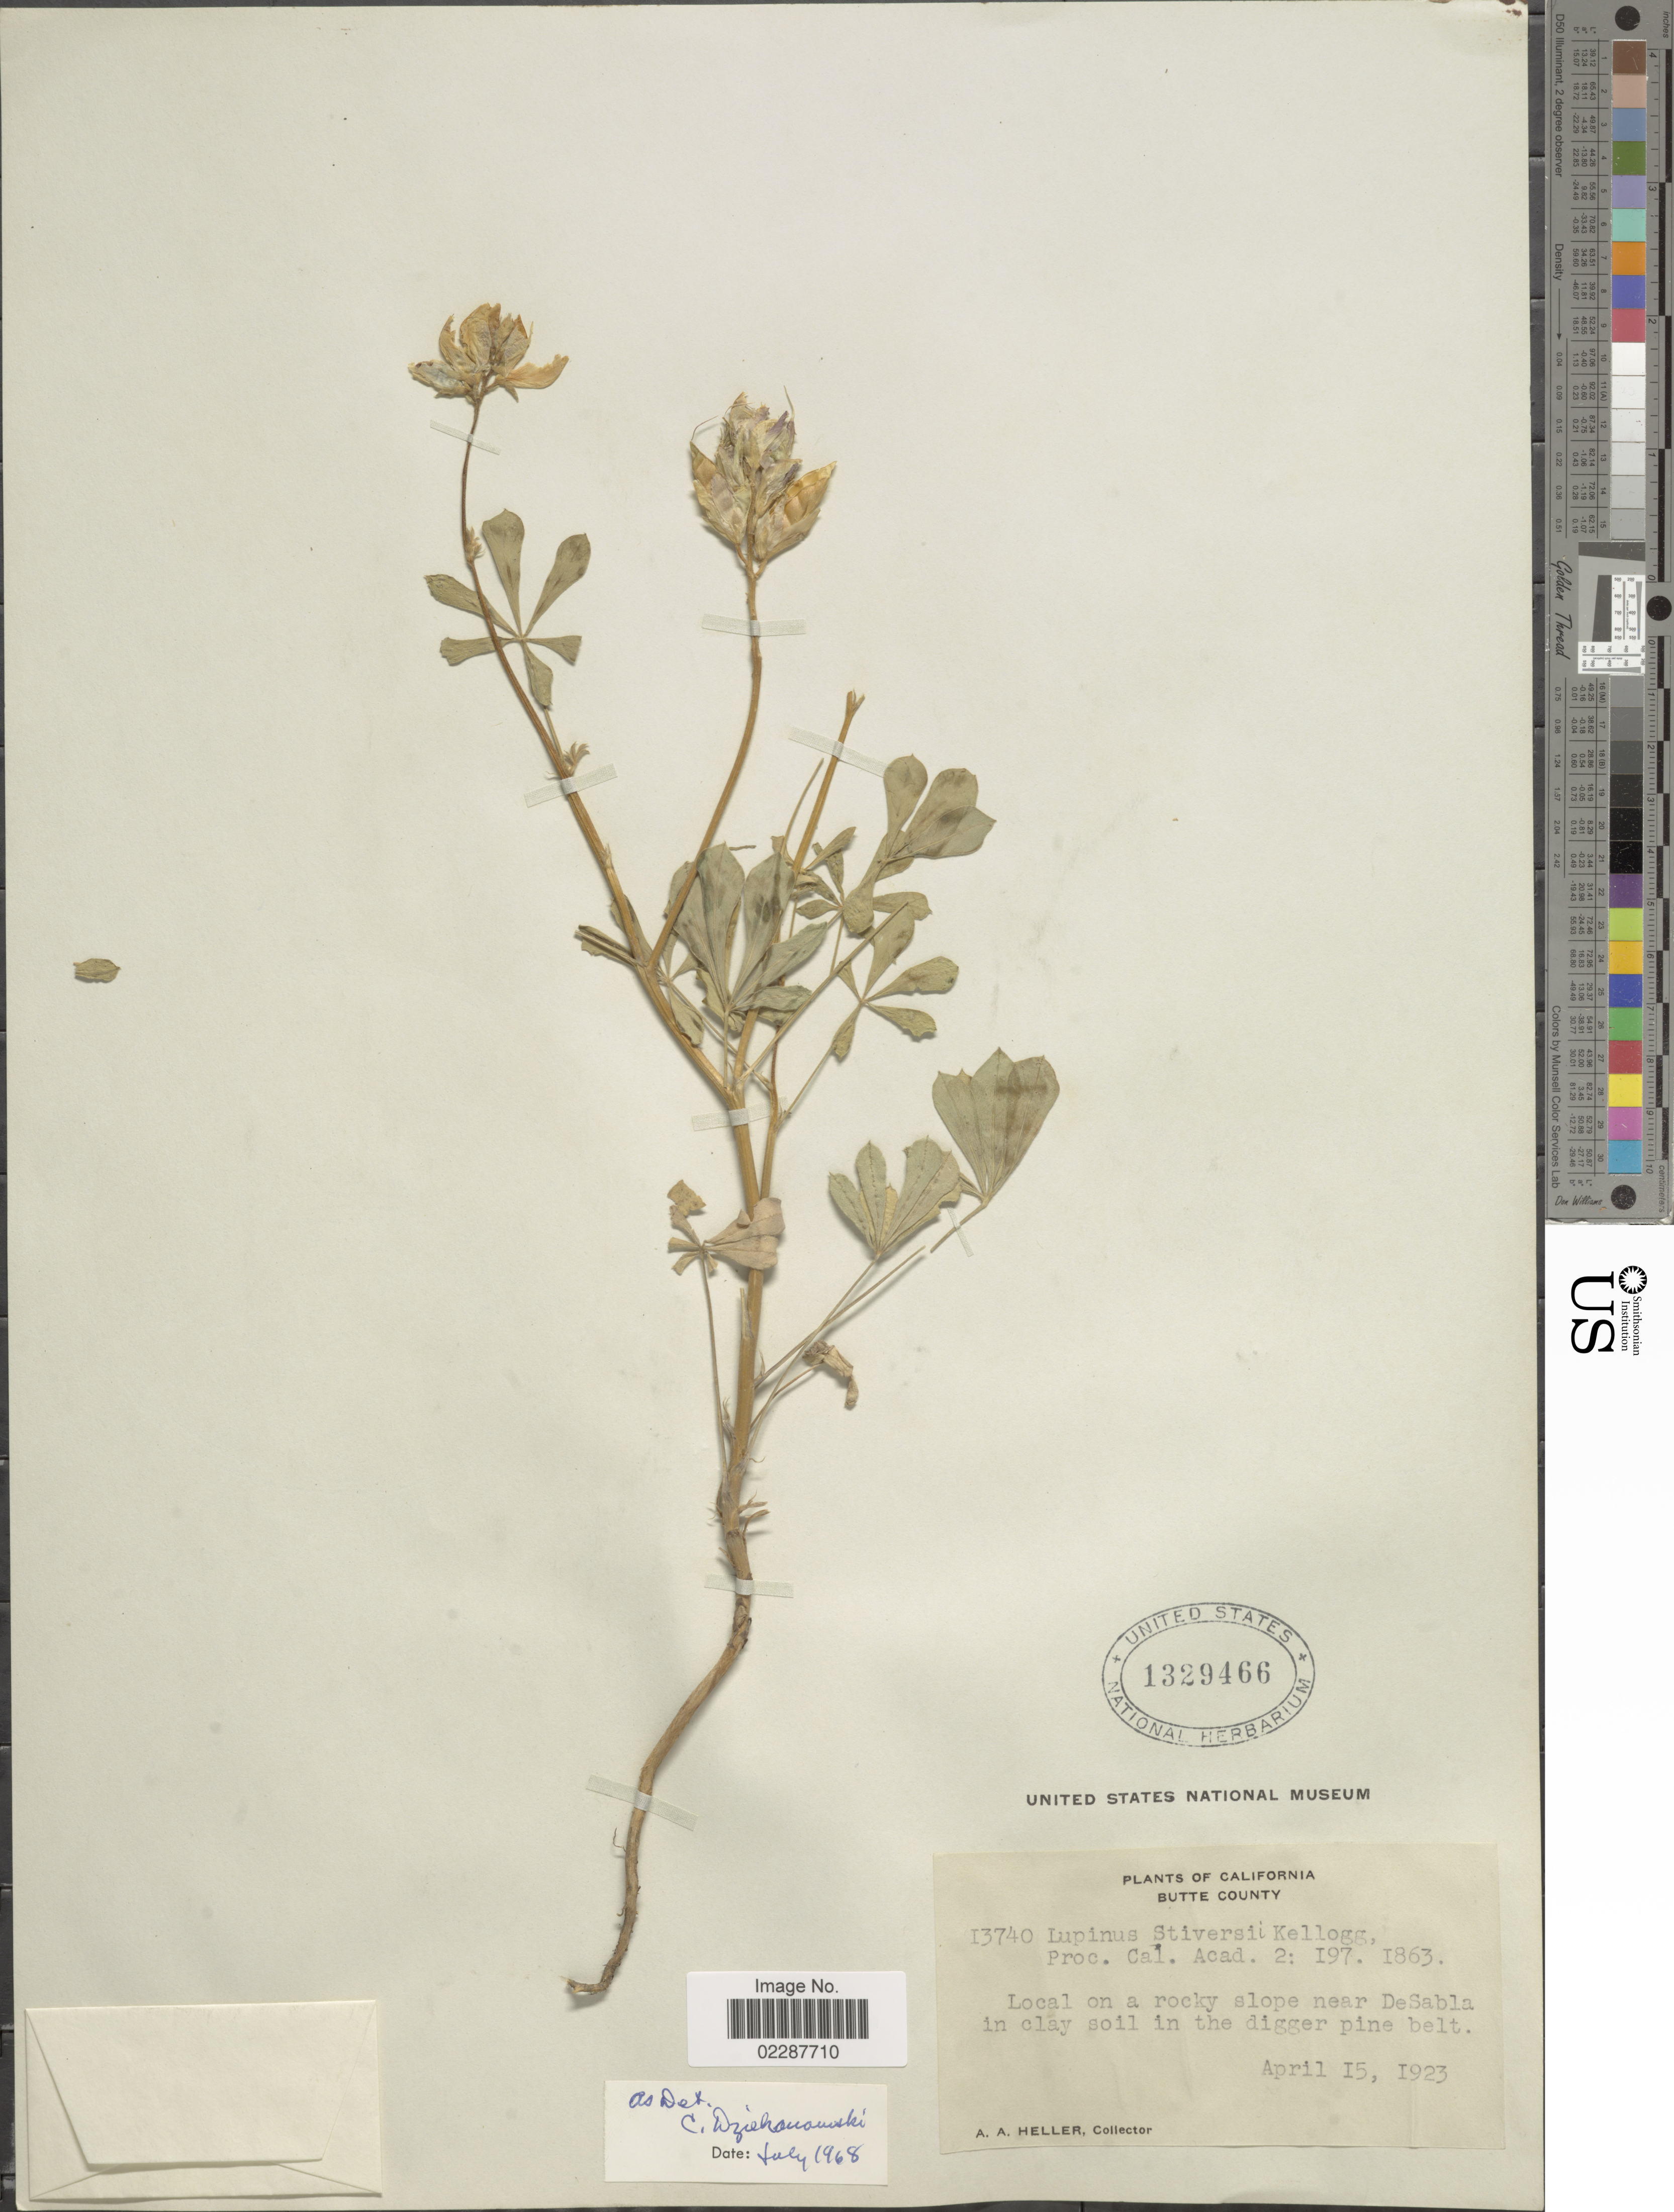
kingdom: Plantae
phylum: Tracheophyta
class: Magnoliopsida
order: Fabales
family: Fabaceae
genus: Lupinus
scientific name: Lupinus stiversii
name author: Kellogg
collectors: A. A. Heller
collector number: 13740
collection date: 1923-04-15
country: United States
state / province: California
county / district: Butte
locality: Butte County, Local on a rocky slope near DeSabla in clay soil in the digger pine belt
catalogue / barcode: US 1329466